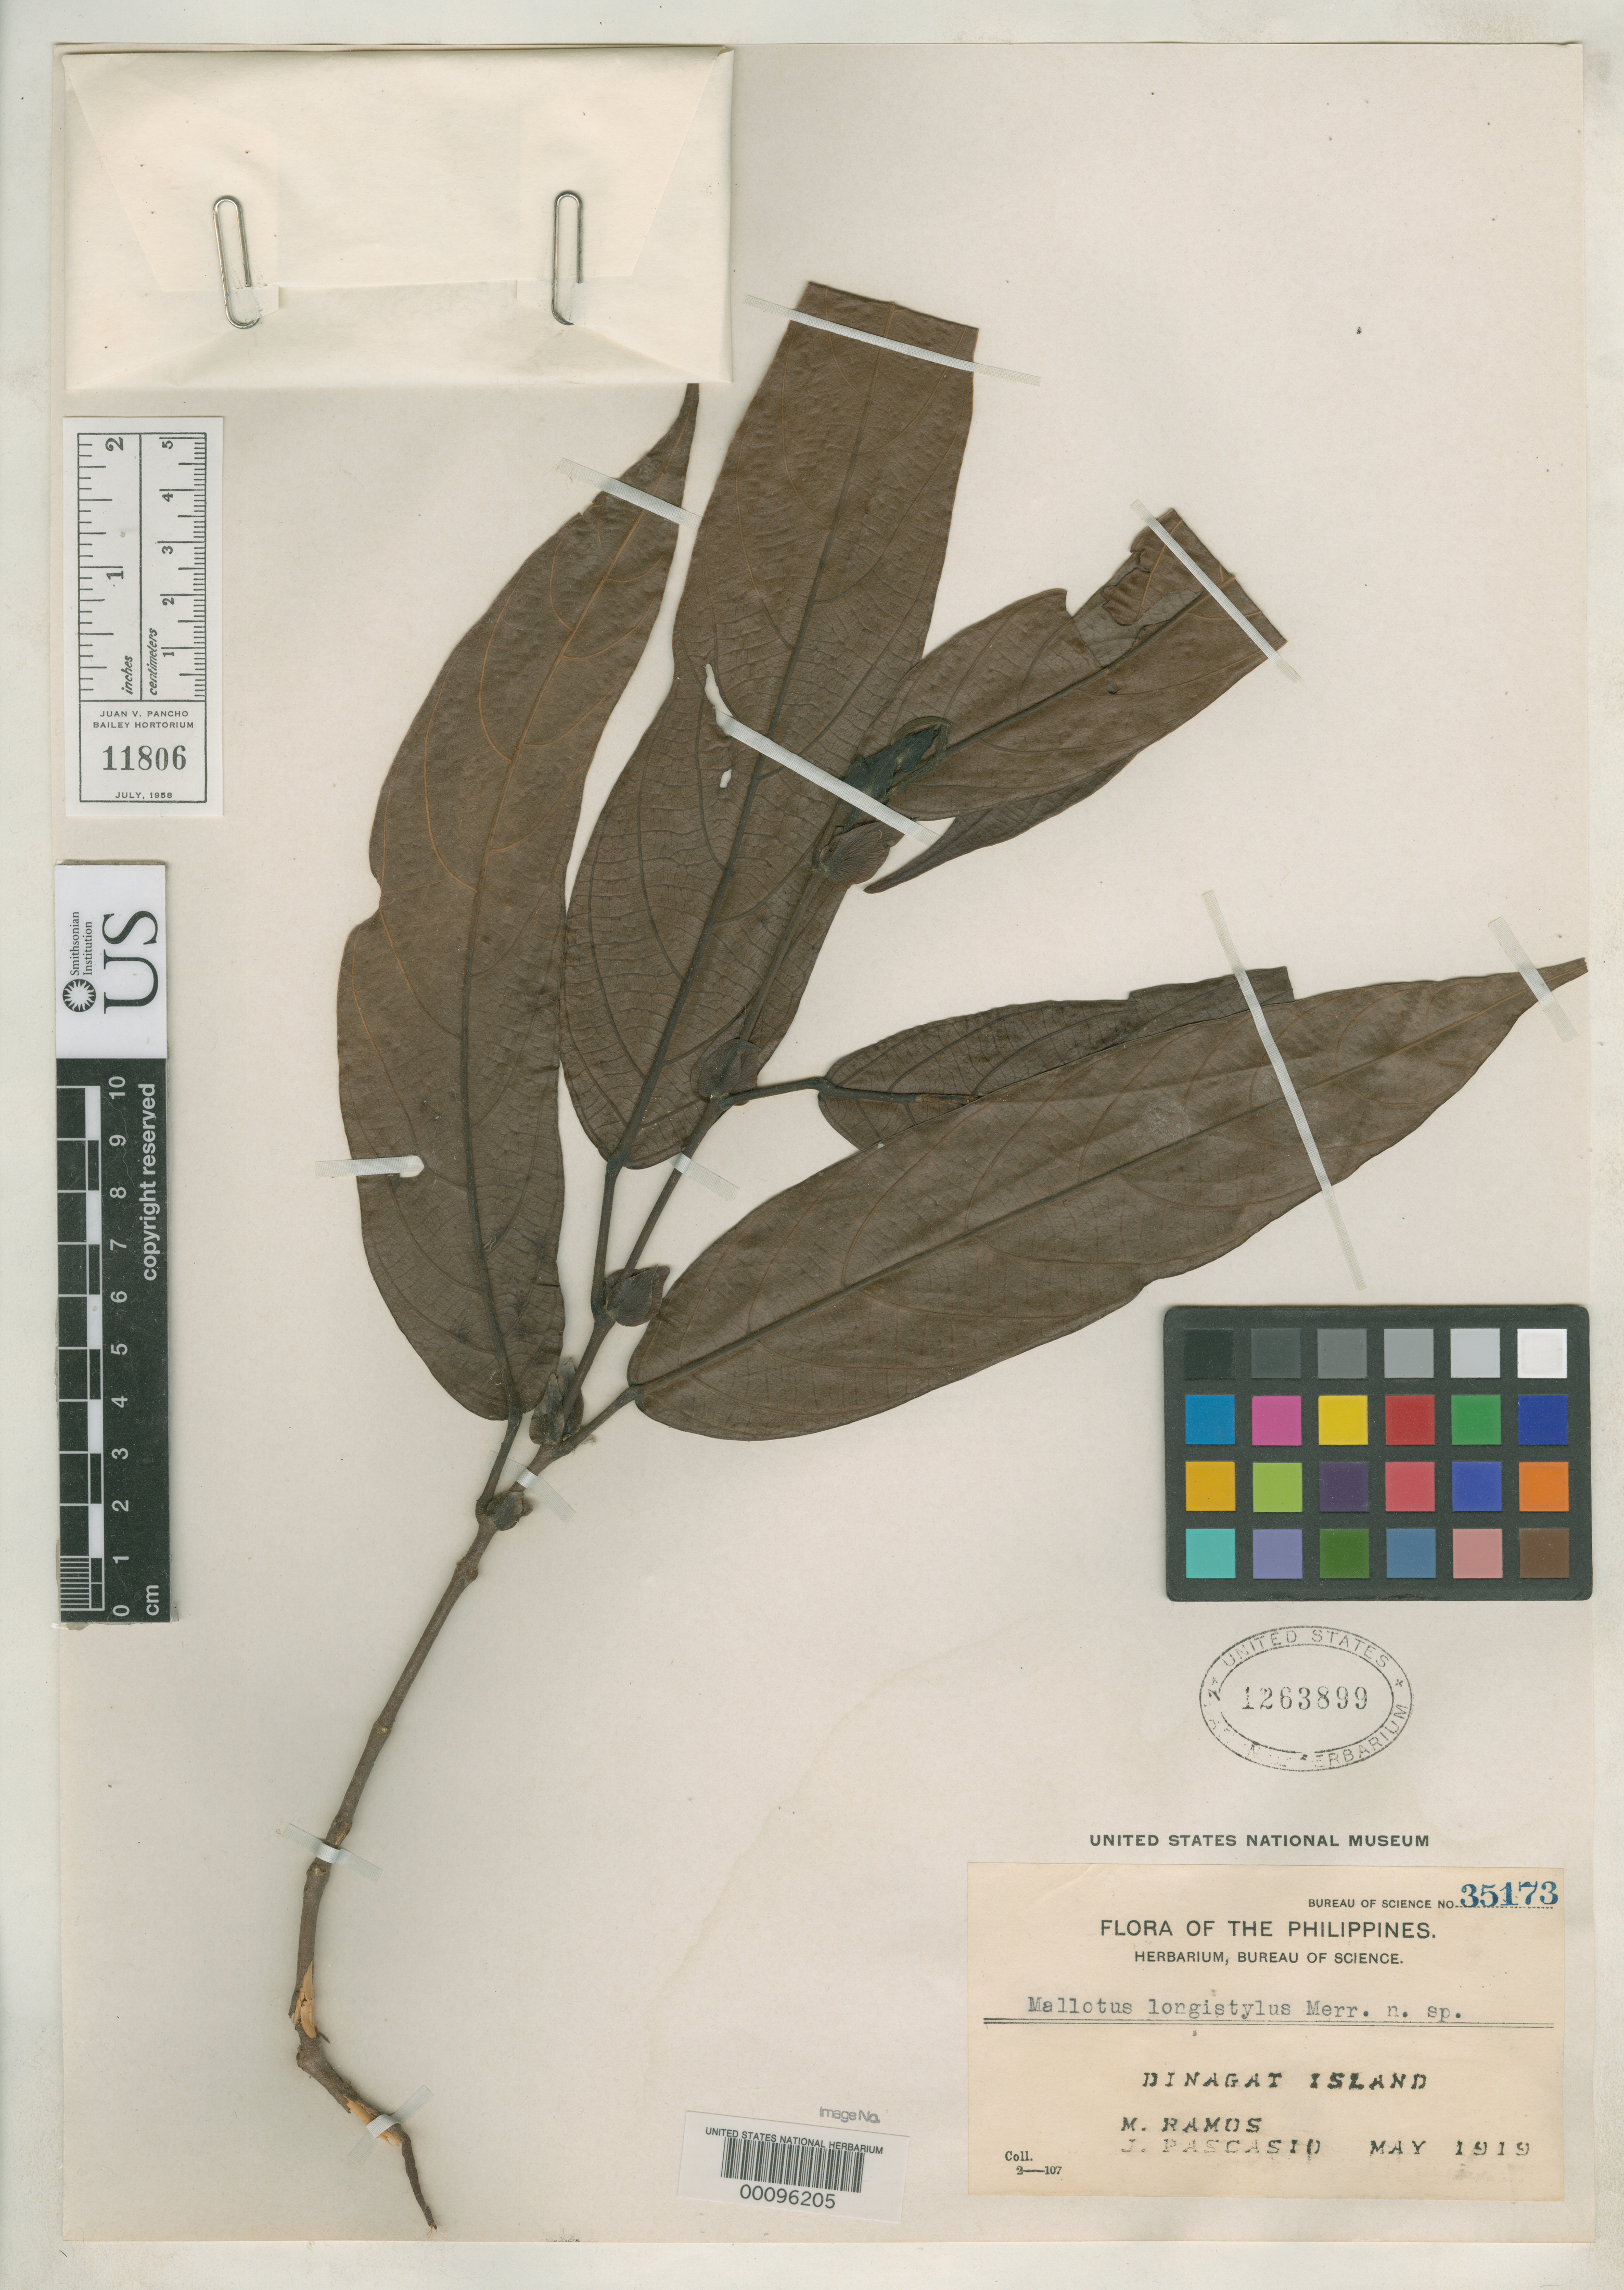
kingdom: Plantae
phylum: Tracheophyta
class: Magnoliopsida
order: Malpighiales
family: Euphorbiaceae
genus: Mallotus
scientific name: Mallotus longistylus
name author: Merr.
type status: Isotype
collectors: M. Ramos & J. Pascasio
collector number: Bur. Sci. 35173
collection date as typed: May 1919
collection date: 1919-05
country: Philippines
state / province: Caraga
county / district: Surigao del Norte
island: Dinagat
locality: Dinagat Island.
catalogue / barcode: US 1263899